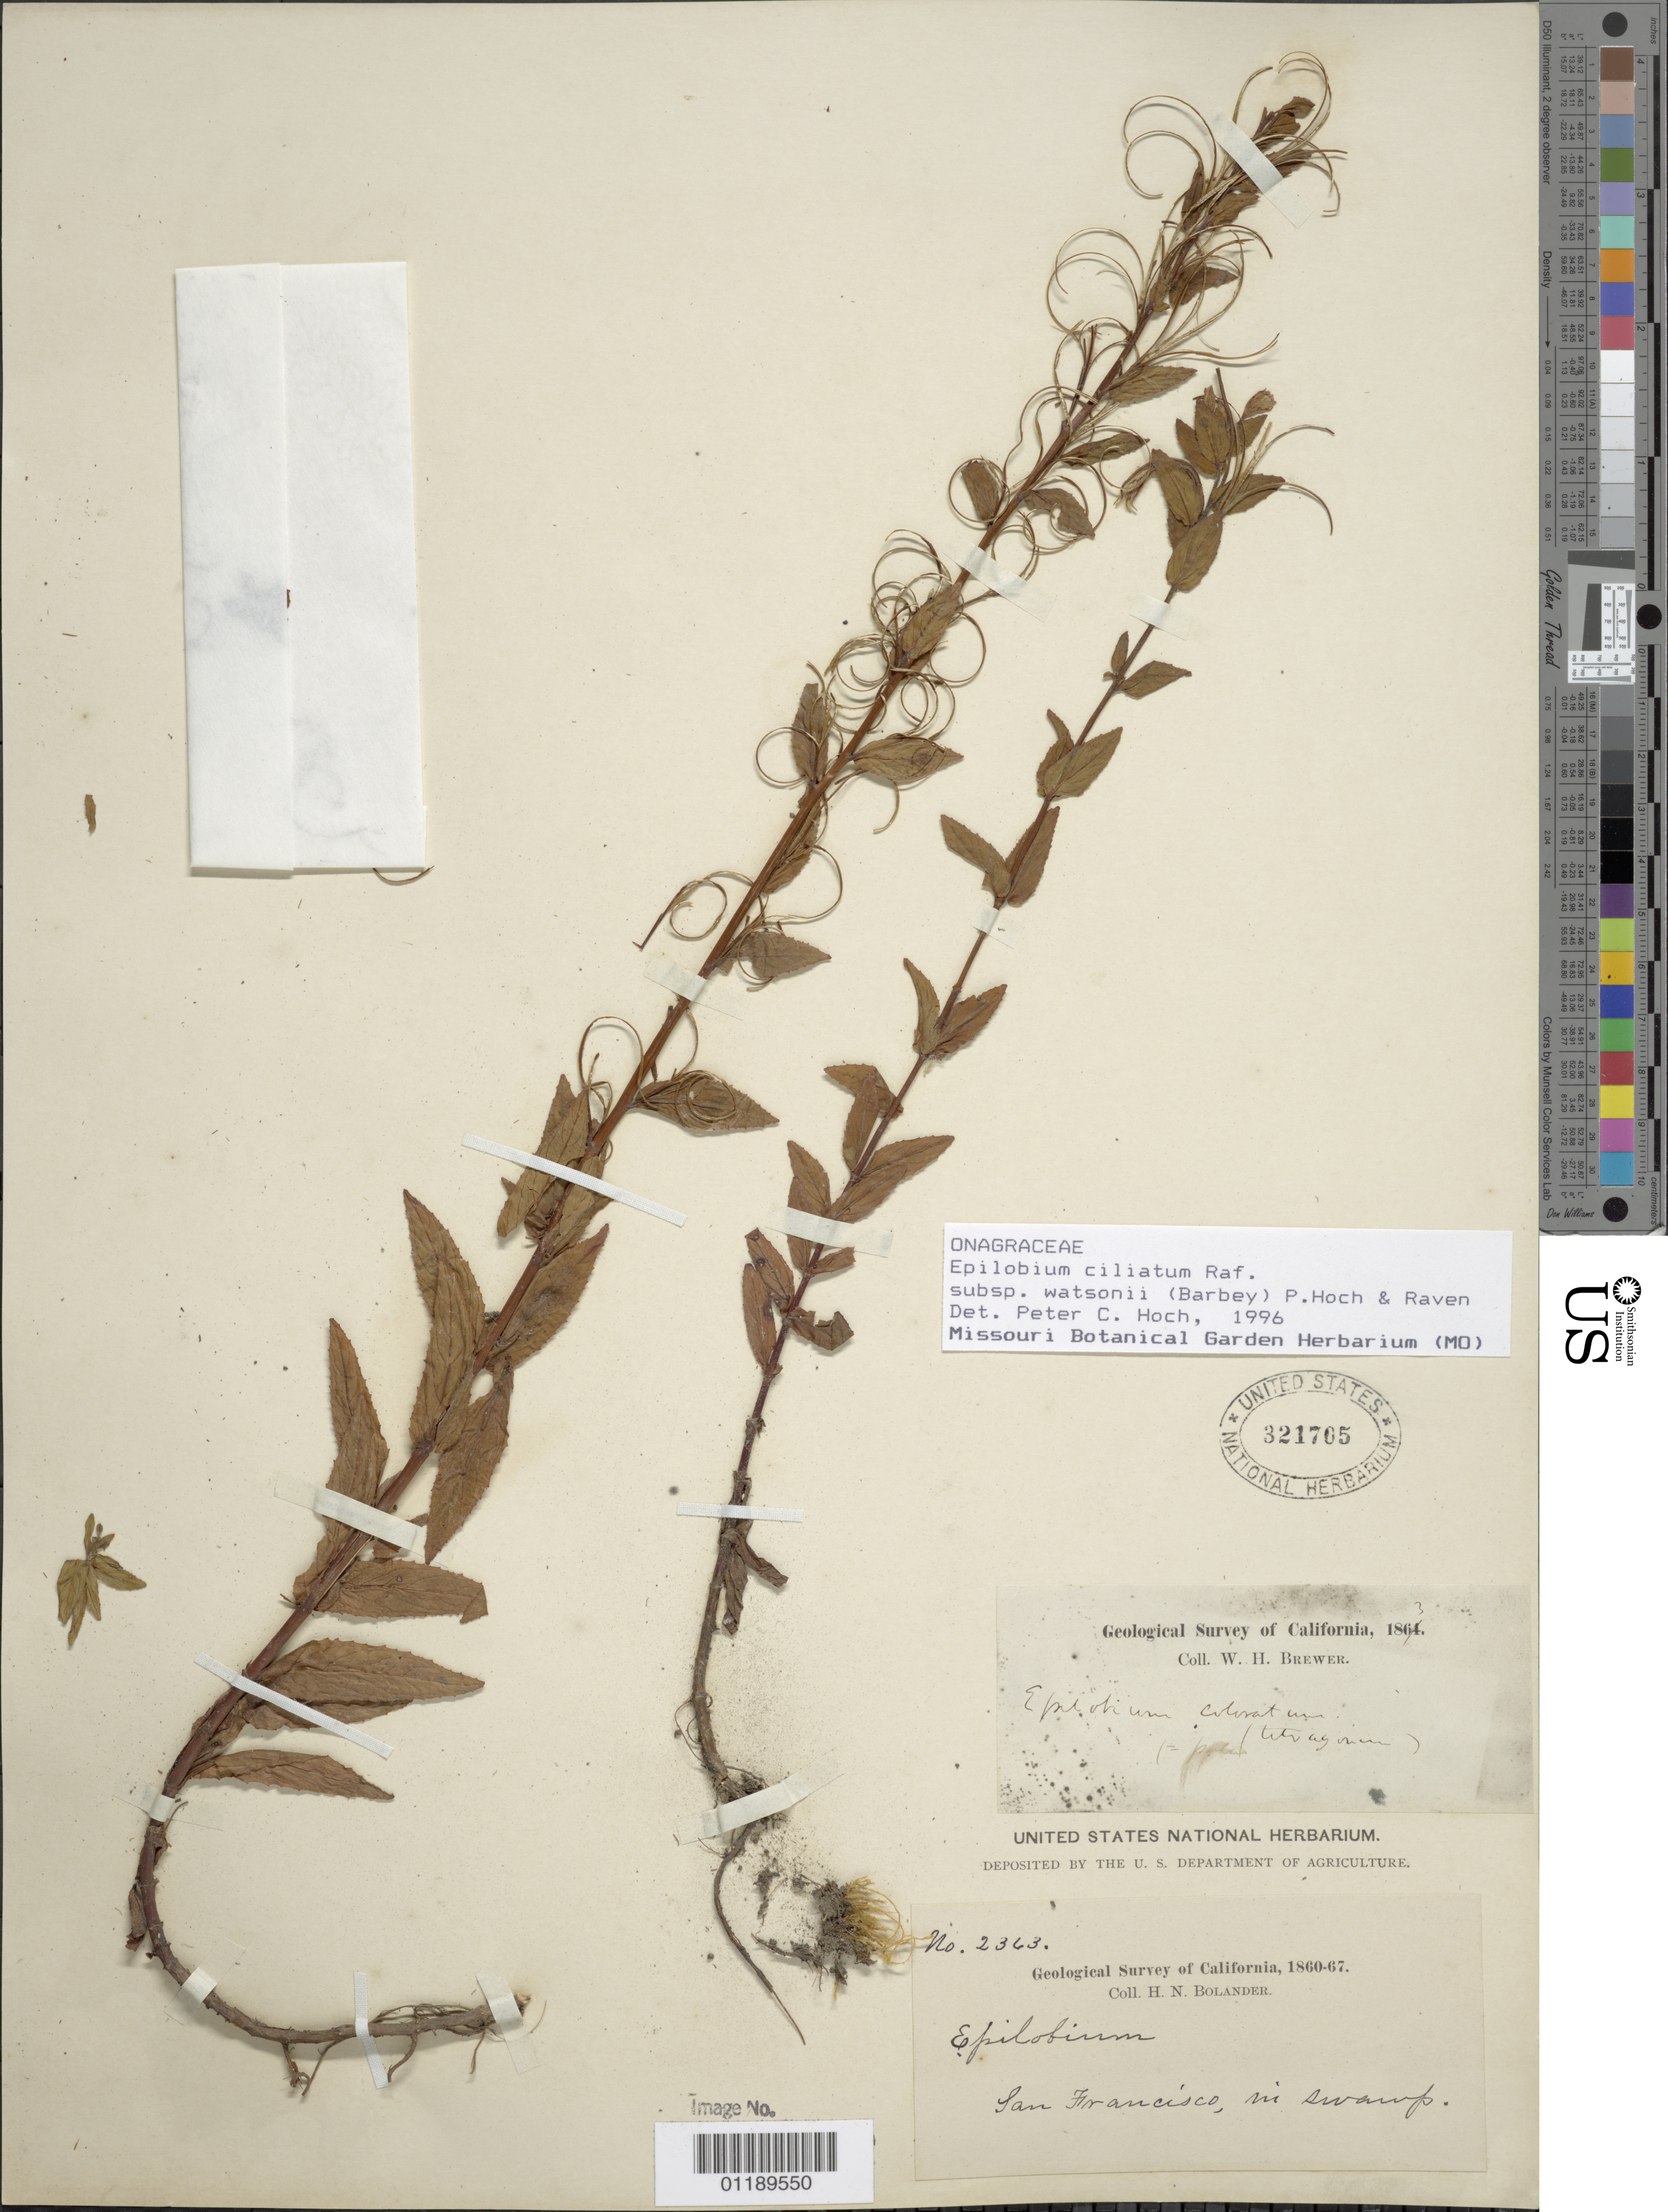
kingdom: Plantae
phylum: Tracheophyta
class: Magnoliopsida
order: Myrtales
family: Onagraceae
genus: Epilobium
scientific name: Epilobium ciliatum subsp. watsonii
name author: (Barbey) Hoch & P.H. Raven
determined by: Hoch, P. C.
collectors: H. Bolander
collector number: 2363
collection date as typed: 1860 to -- --- 1867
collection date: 1860/1867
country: United States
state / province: California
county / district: San Francisco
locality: San Francisco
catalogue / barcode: US 321705